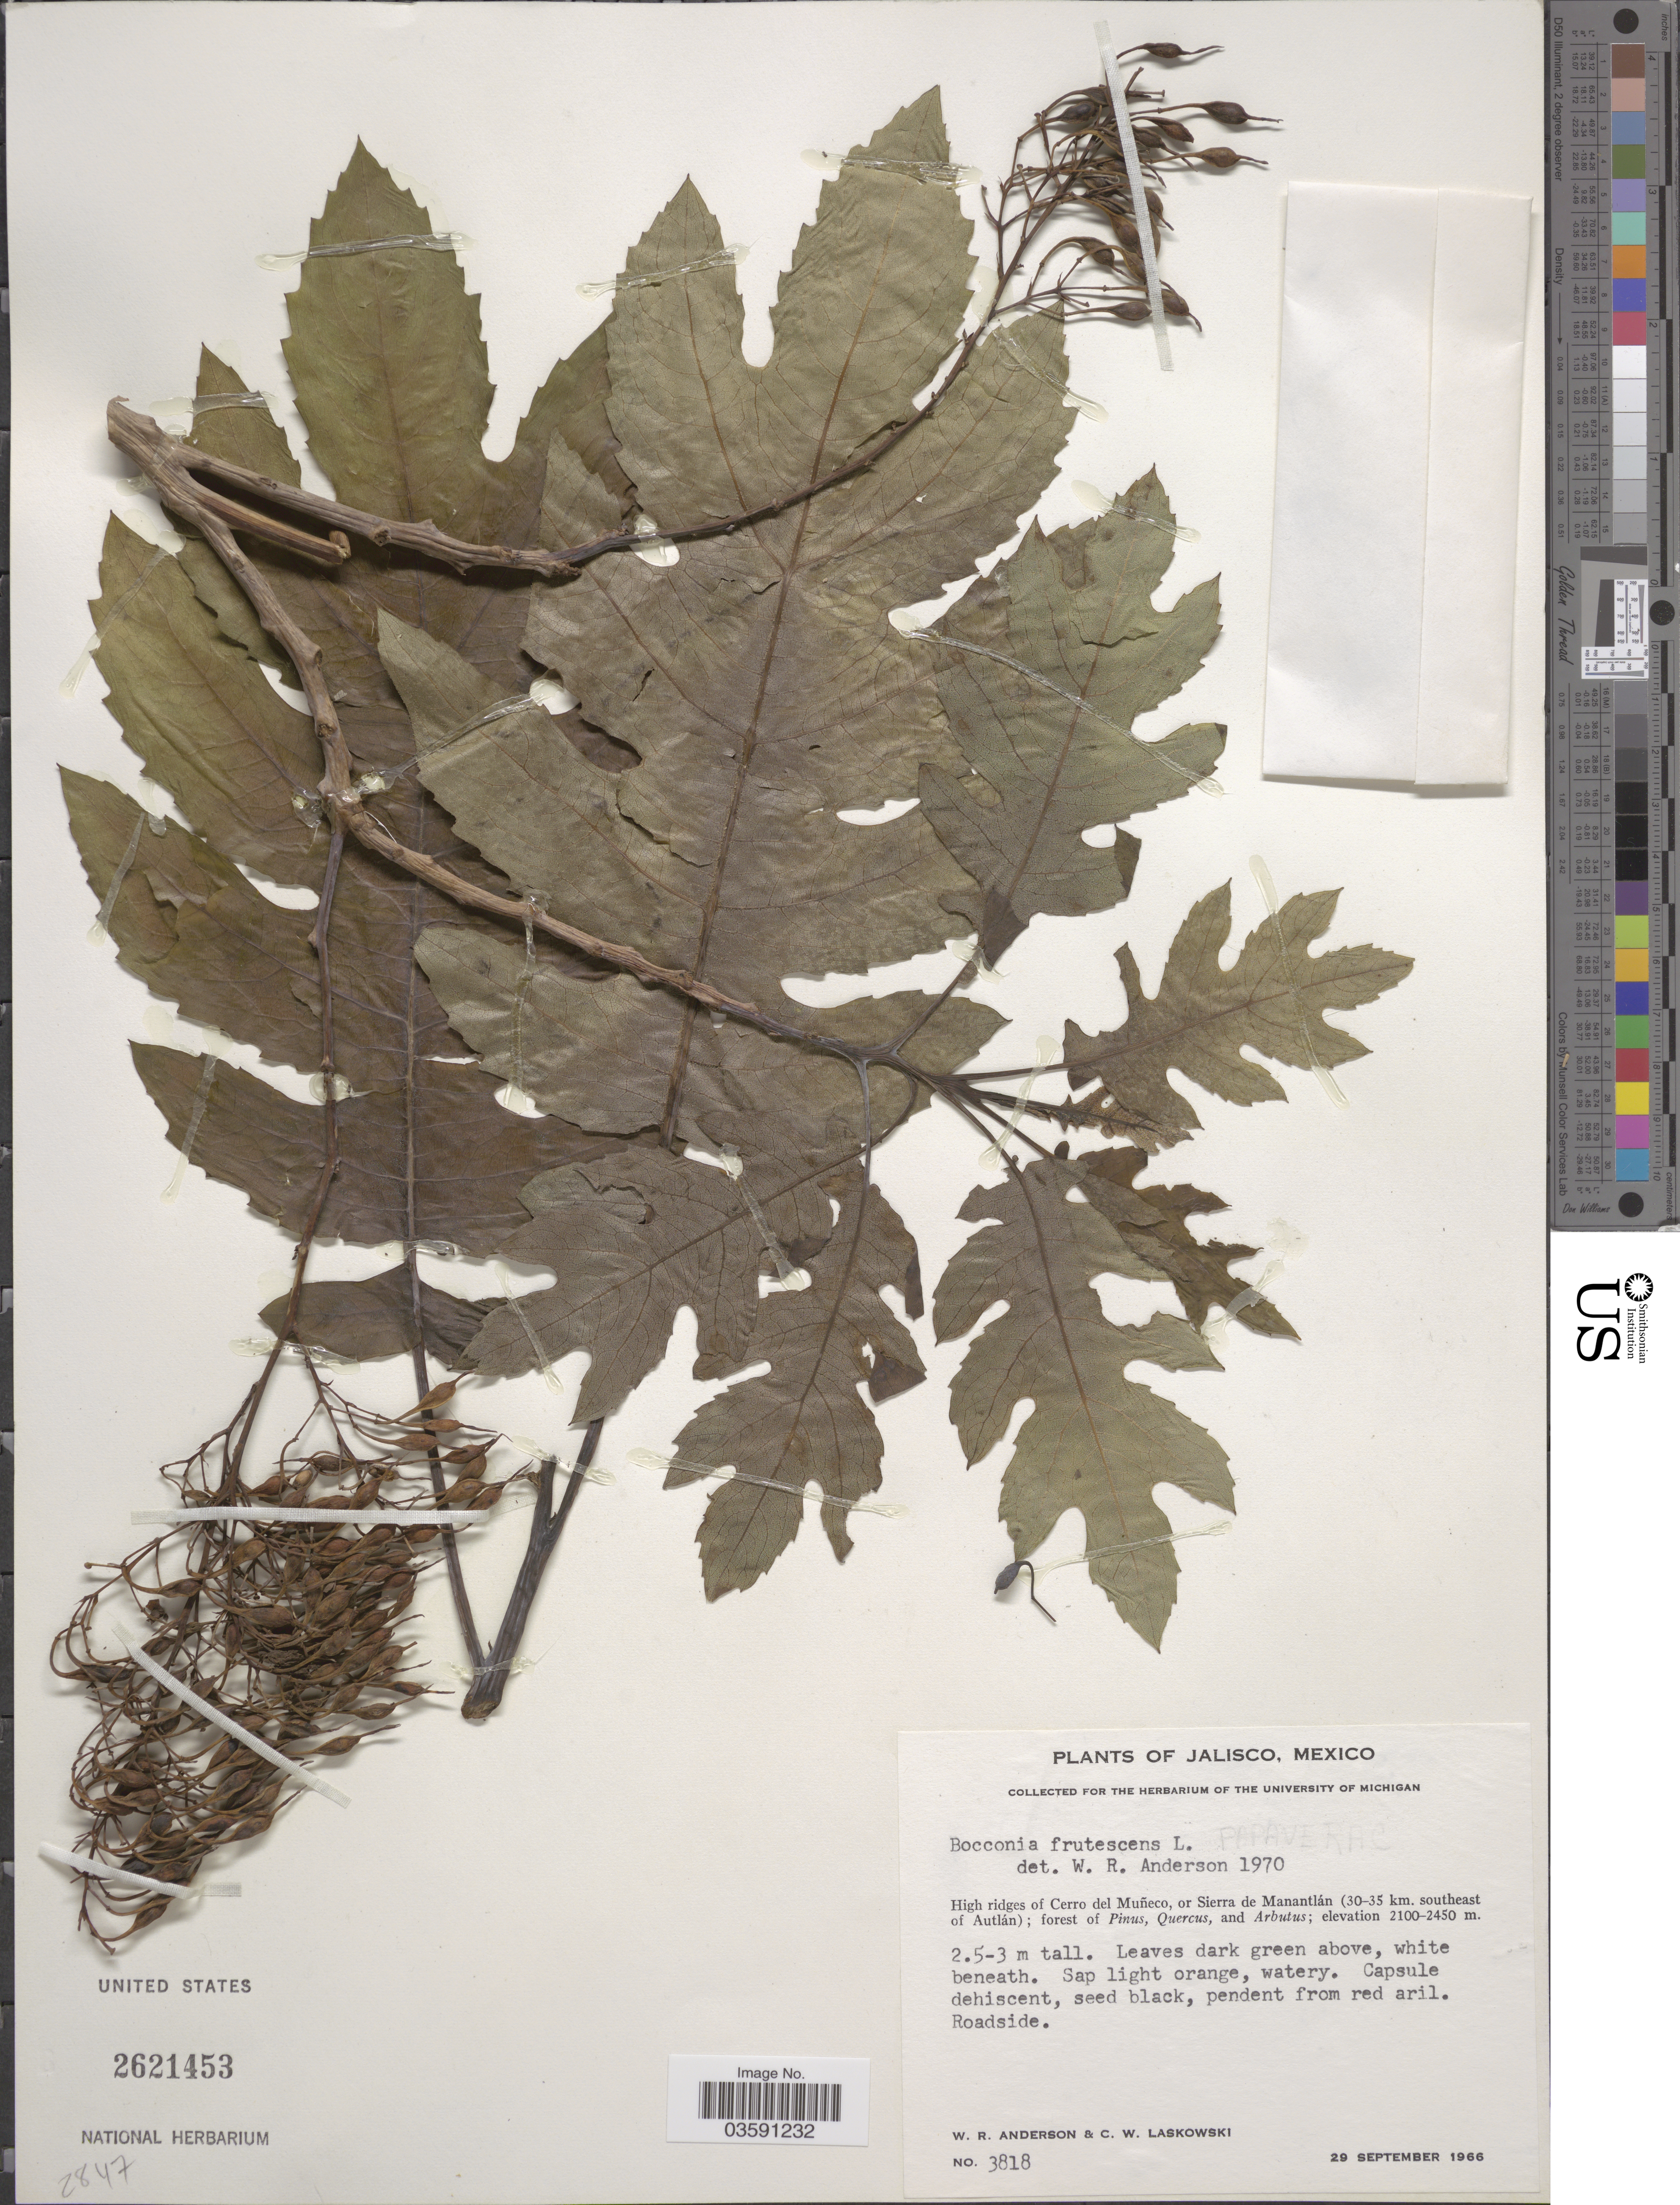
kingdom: Plantae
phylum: Tracheophyta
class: Magnoliopsida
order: Ranunculales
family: Papaveraceae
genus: Bocconia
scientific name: Bocconia frutescens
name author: L.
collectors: W. Anderson & C. Laskowski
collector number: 3818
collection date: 1966-09-29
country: Mexico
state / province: Jalisco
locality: High ridges of Cerro del Muñeco, or Sierra de Manantlán (30-35 km. southeast of Autlán).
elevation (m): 2100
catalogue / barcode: US 2621453